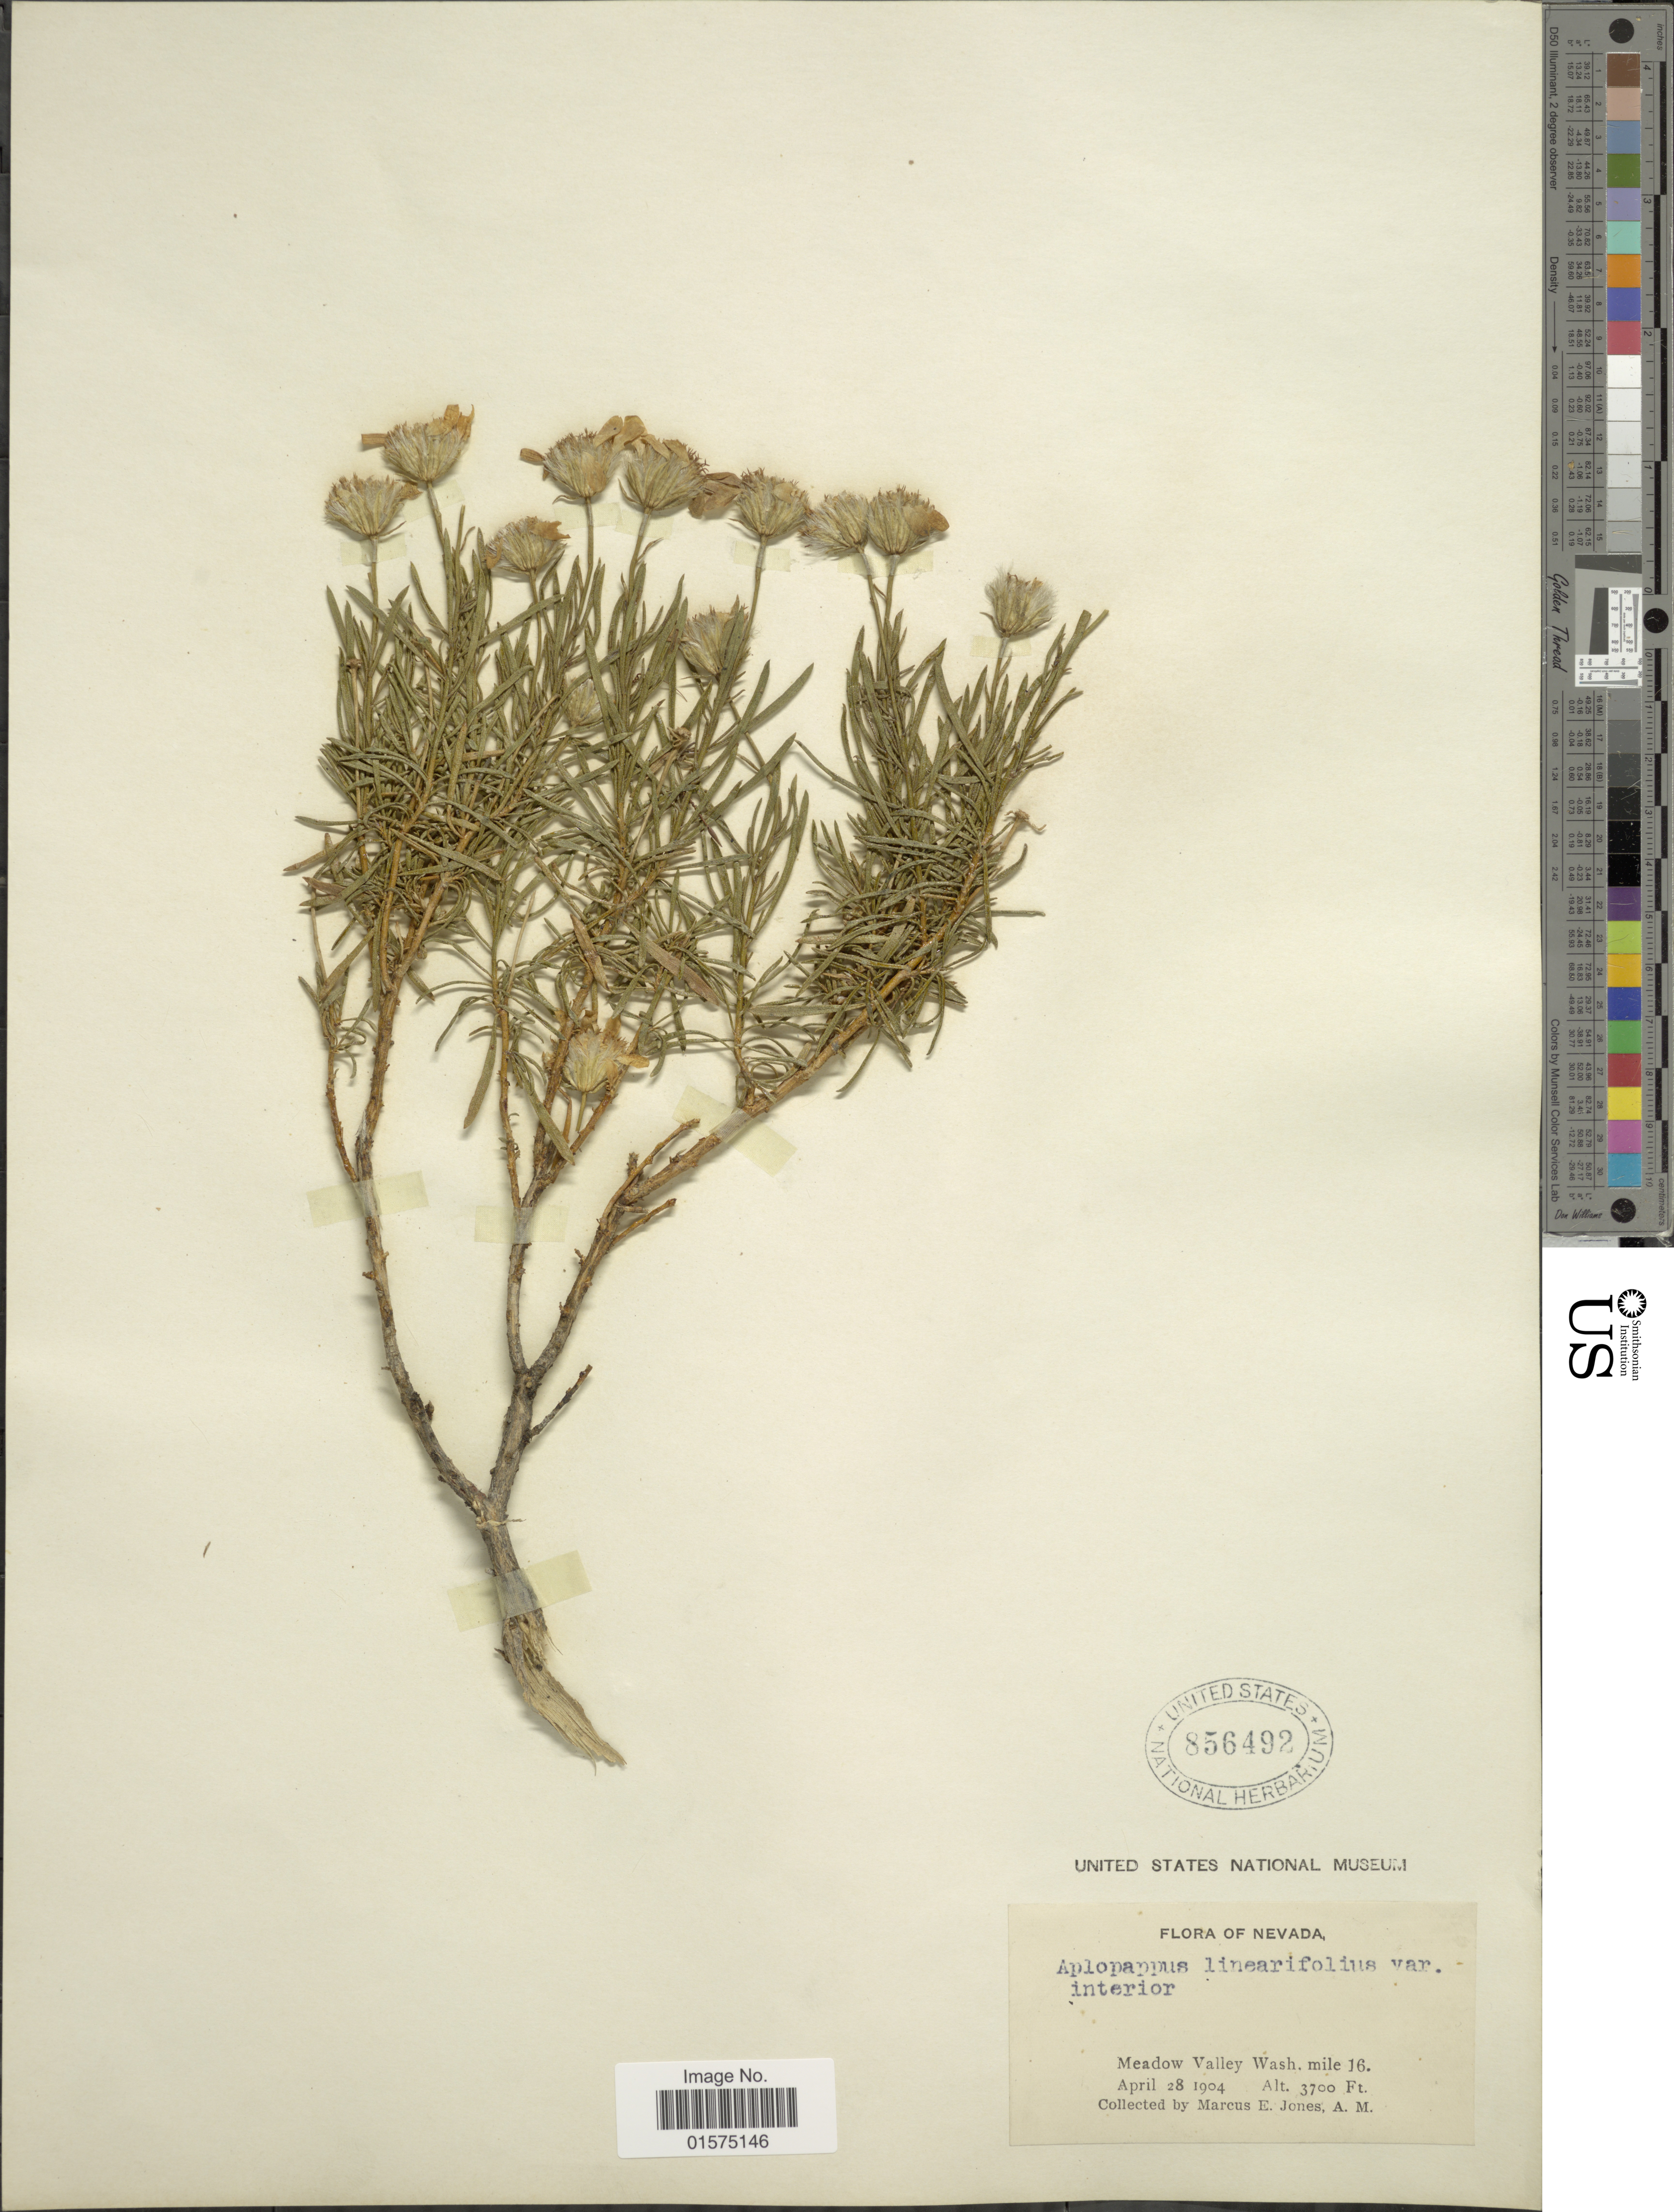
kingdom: Plantae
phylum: Tracheophyta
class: Magnoliopsida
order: Asterales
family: Asteraceae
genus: Ericameria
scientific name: Ericameria linearifolia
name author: (DC.) Urbatsch & Wussow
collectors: M. E. Jones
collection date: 1904-04-28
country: United States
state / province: Nevada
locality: Meadow Valley Wash, mile 16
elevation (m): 1128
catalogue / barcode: US 856492